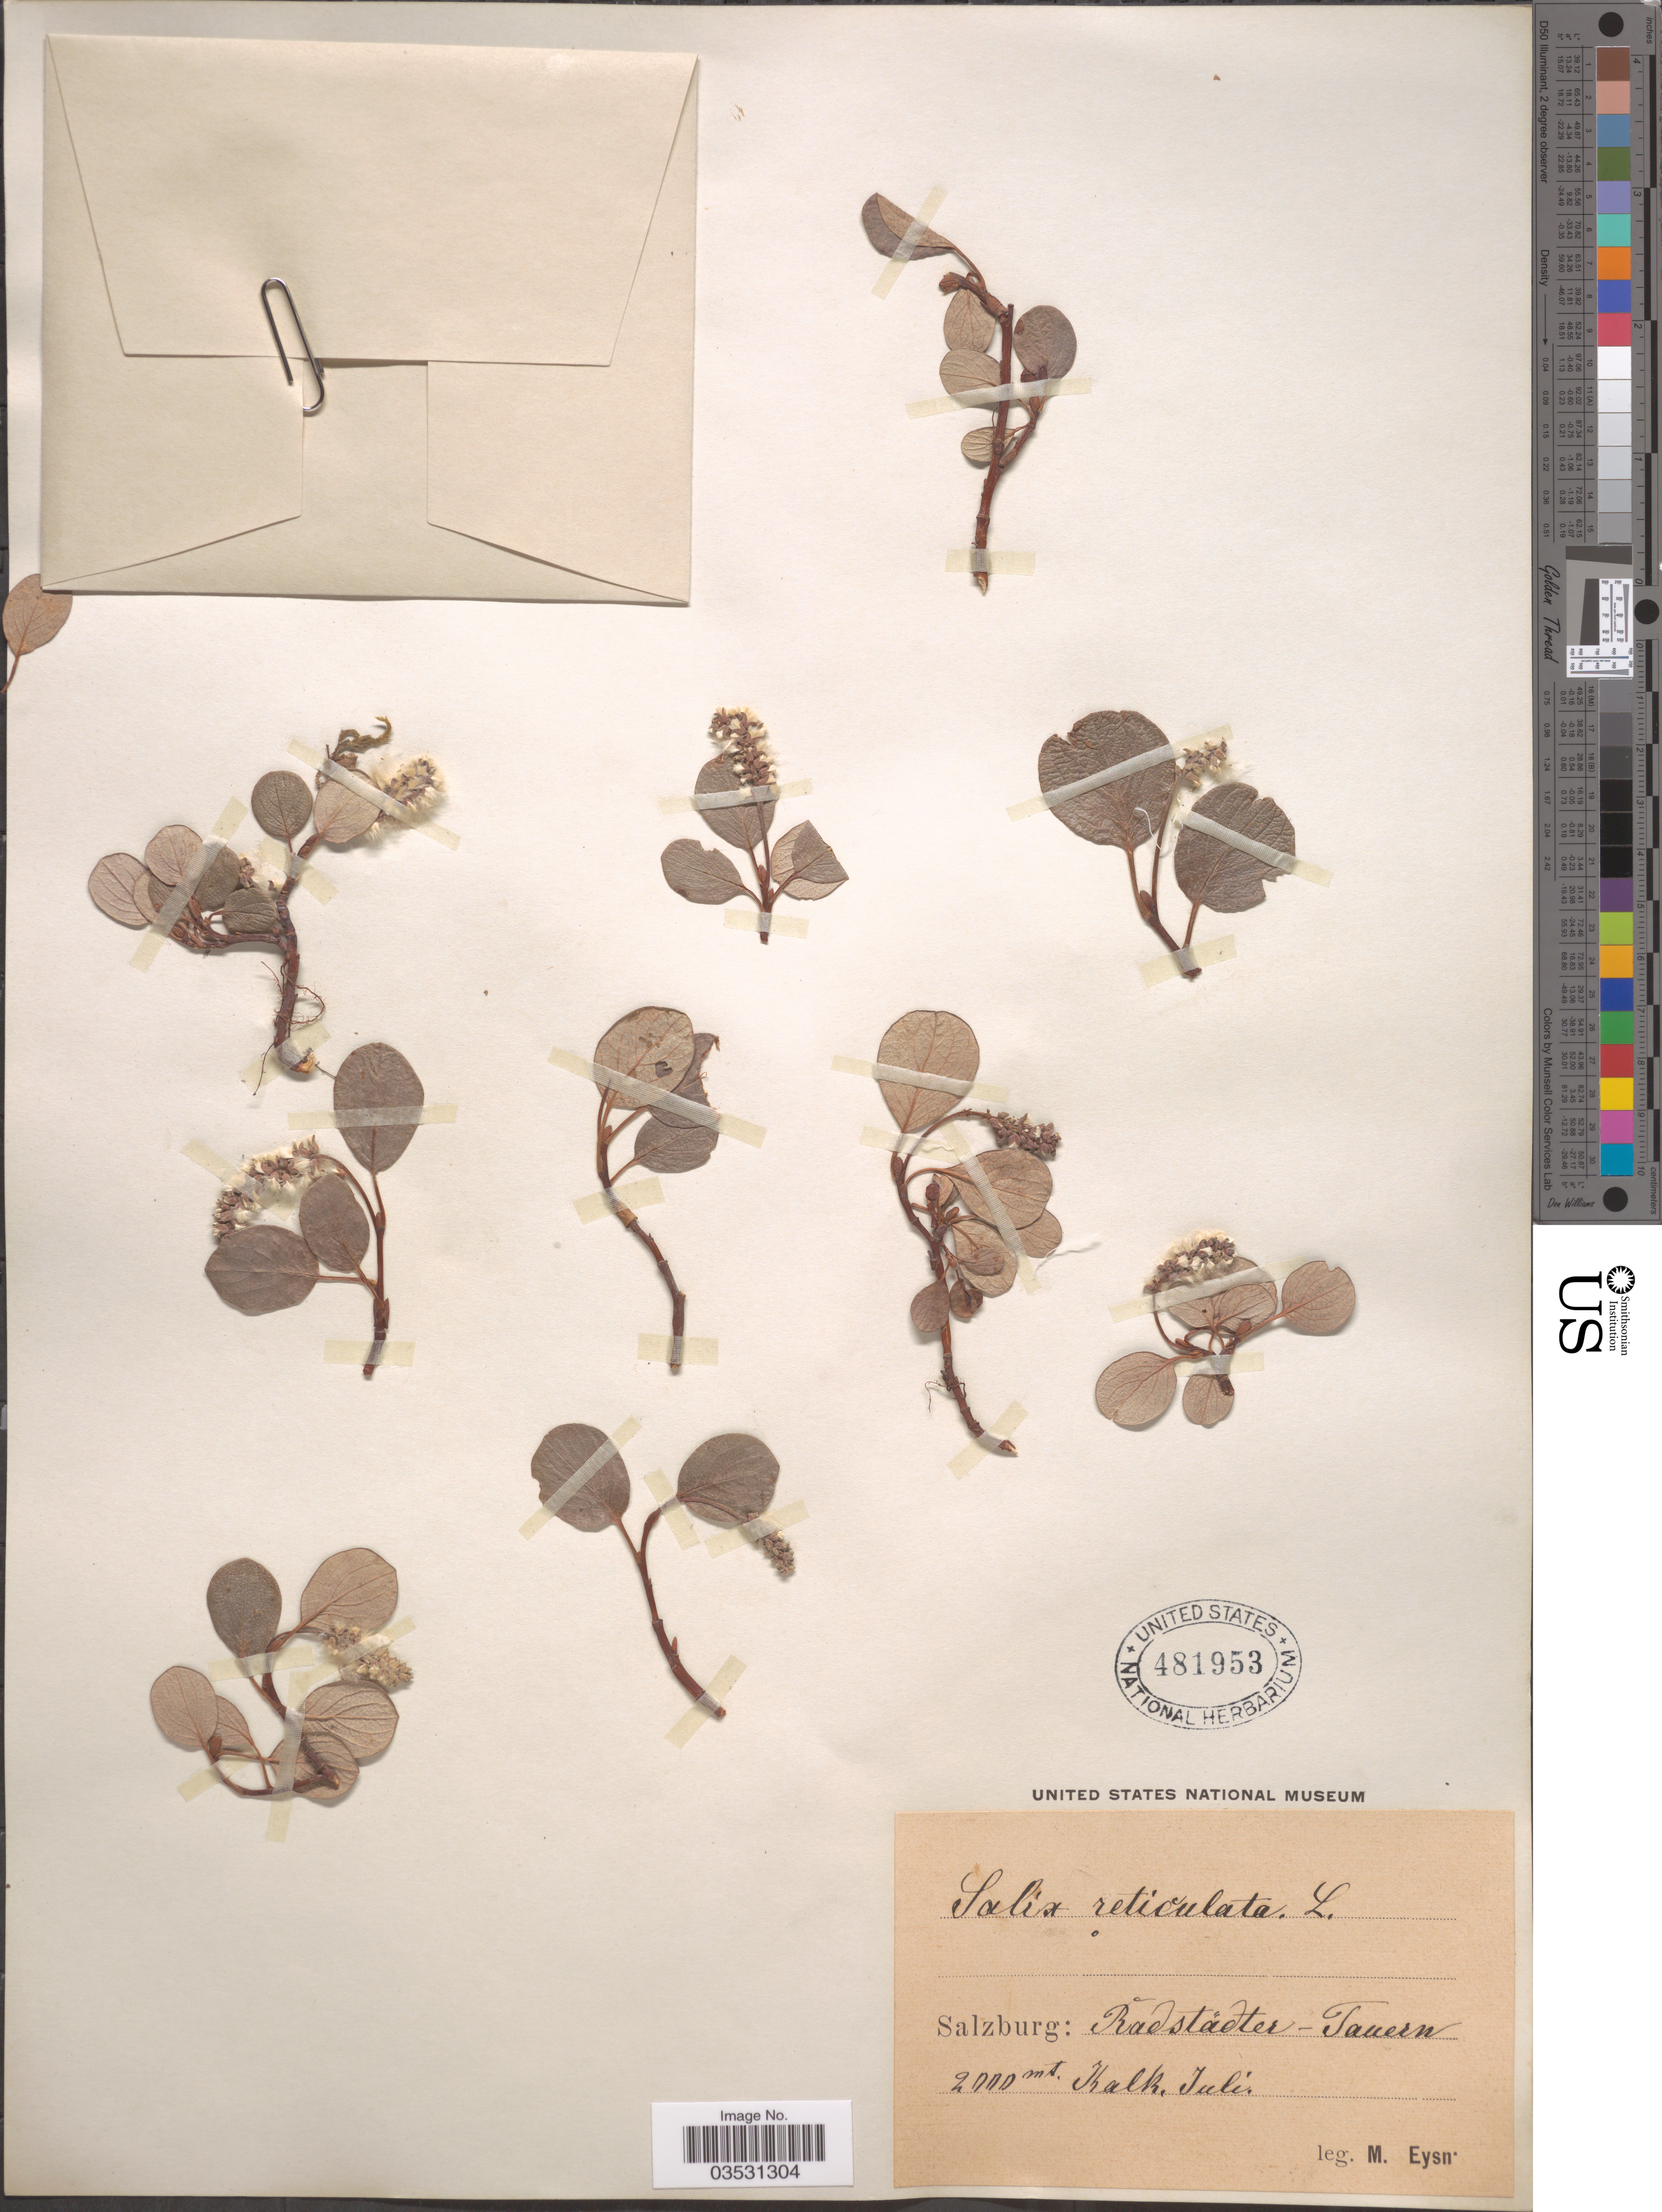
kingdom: Plantae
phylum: Tracheophyta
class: Magnoliopsida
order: Malpighiales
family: Salicaceae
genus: Salix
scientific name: Salix reticulata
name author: L.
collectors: M. Eysn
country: Austria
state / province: Salzburg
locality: Rådstädter-Tauern. Kalk.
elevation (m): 2000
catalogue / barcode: US 481953